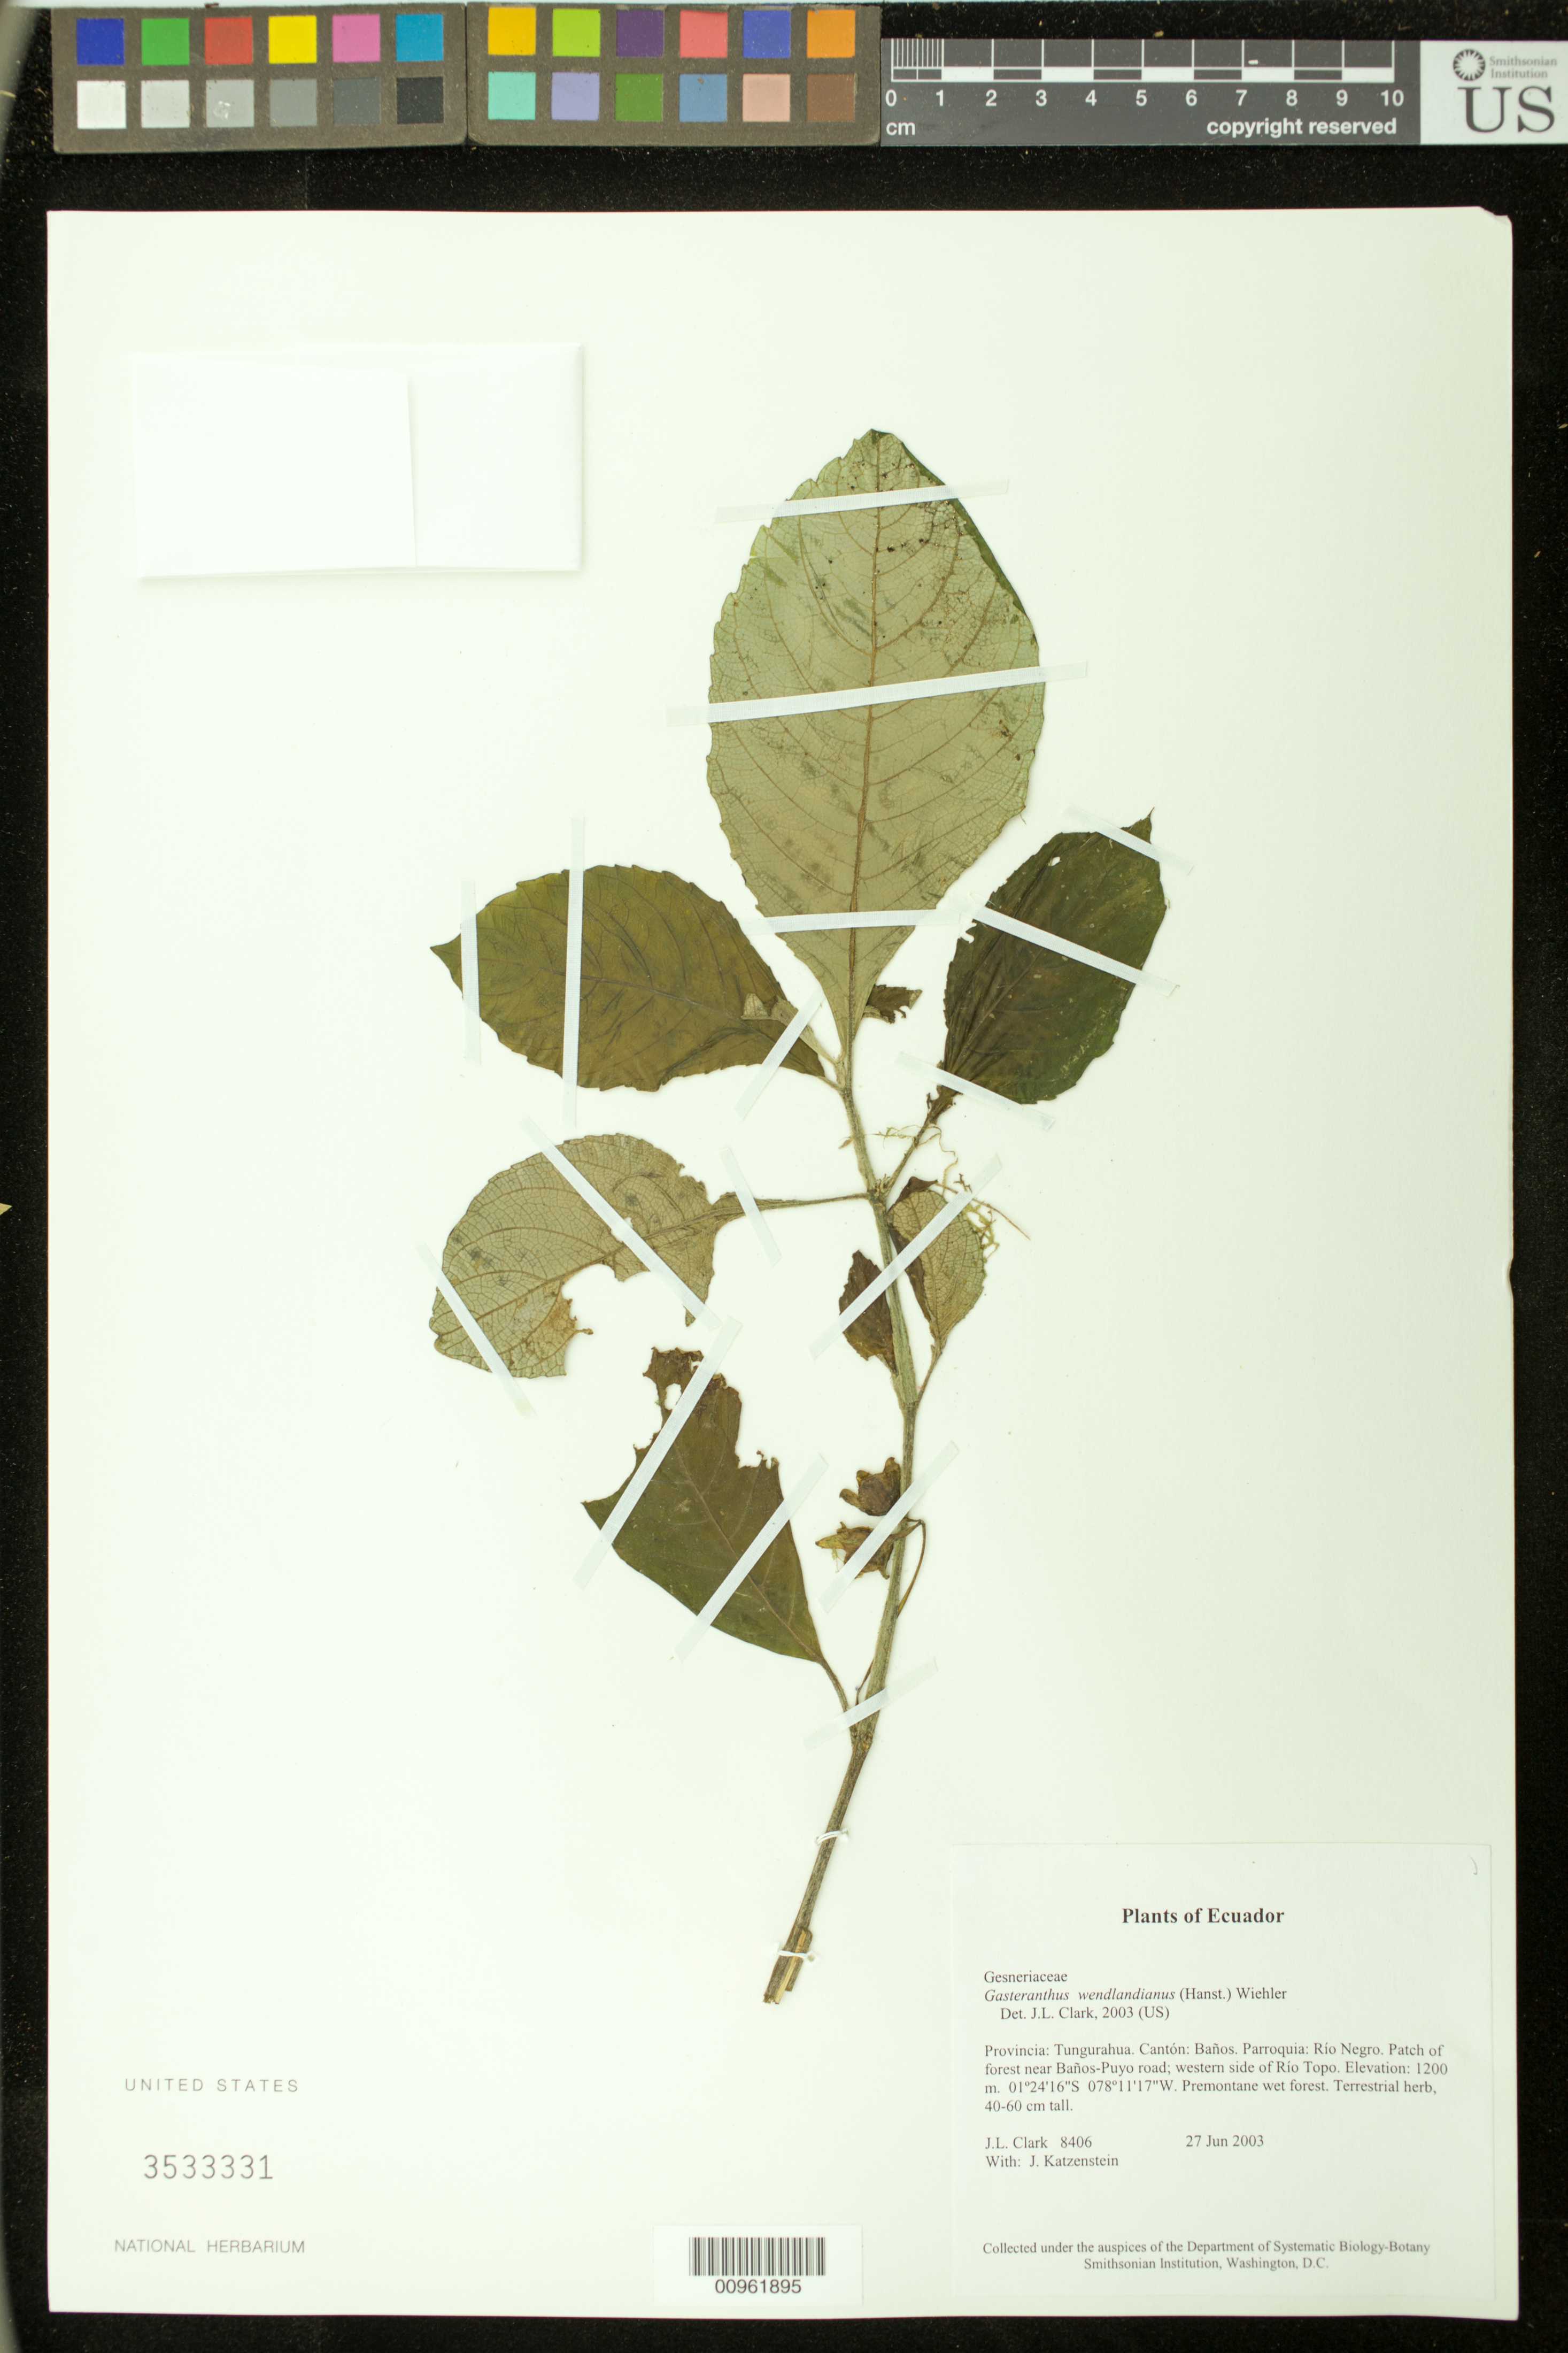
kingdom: Plantae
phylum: Tracheophyta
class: Magnoliopsida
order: Lamiales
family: Gesneriaceae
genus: Gasteranthus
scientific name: Gasteranthus wendlandianus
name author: (Hanst.) Wiehler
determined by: Clark, J. L., (SEL), The Marie Selby Botanical Garden (UNITED STATES)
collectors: J. L. Clark & J. Katzenstein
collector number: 8406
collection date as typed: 27 Jun 2003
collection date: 2003-06-27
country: Ecuador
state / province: Tungurahua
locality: Baños. Parroquia: Río Negro. Patch of forest near Baños-Puyo road; western side of Río Topo.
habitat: Premontane wet forest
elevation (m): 1200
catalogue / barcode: US 3533331